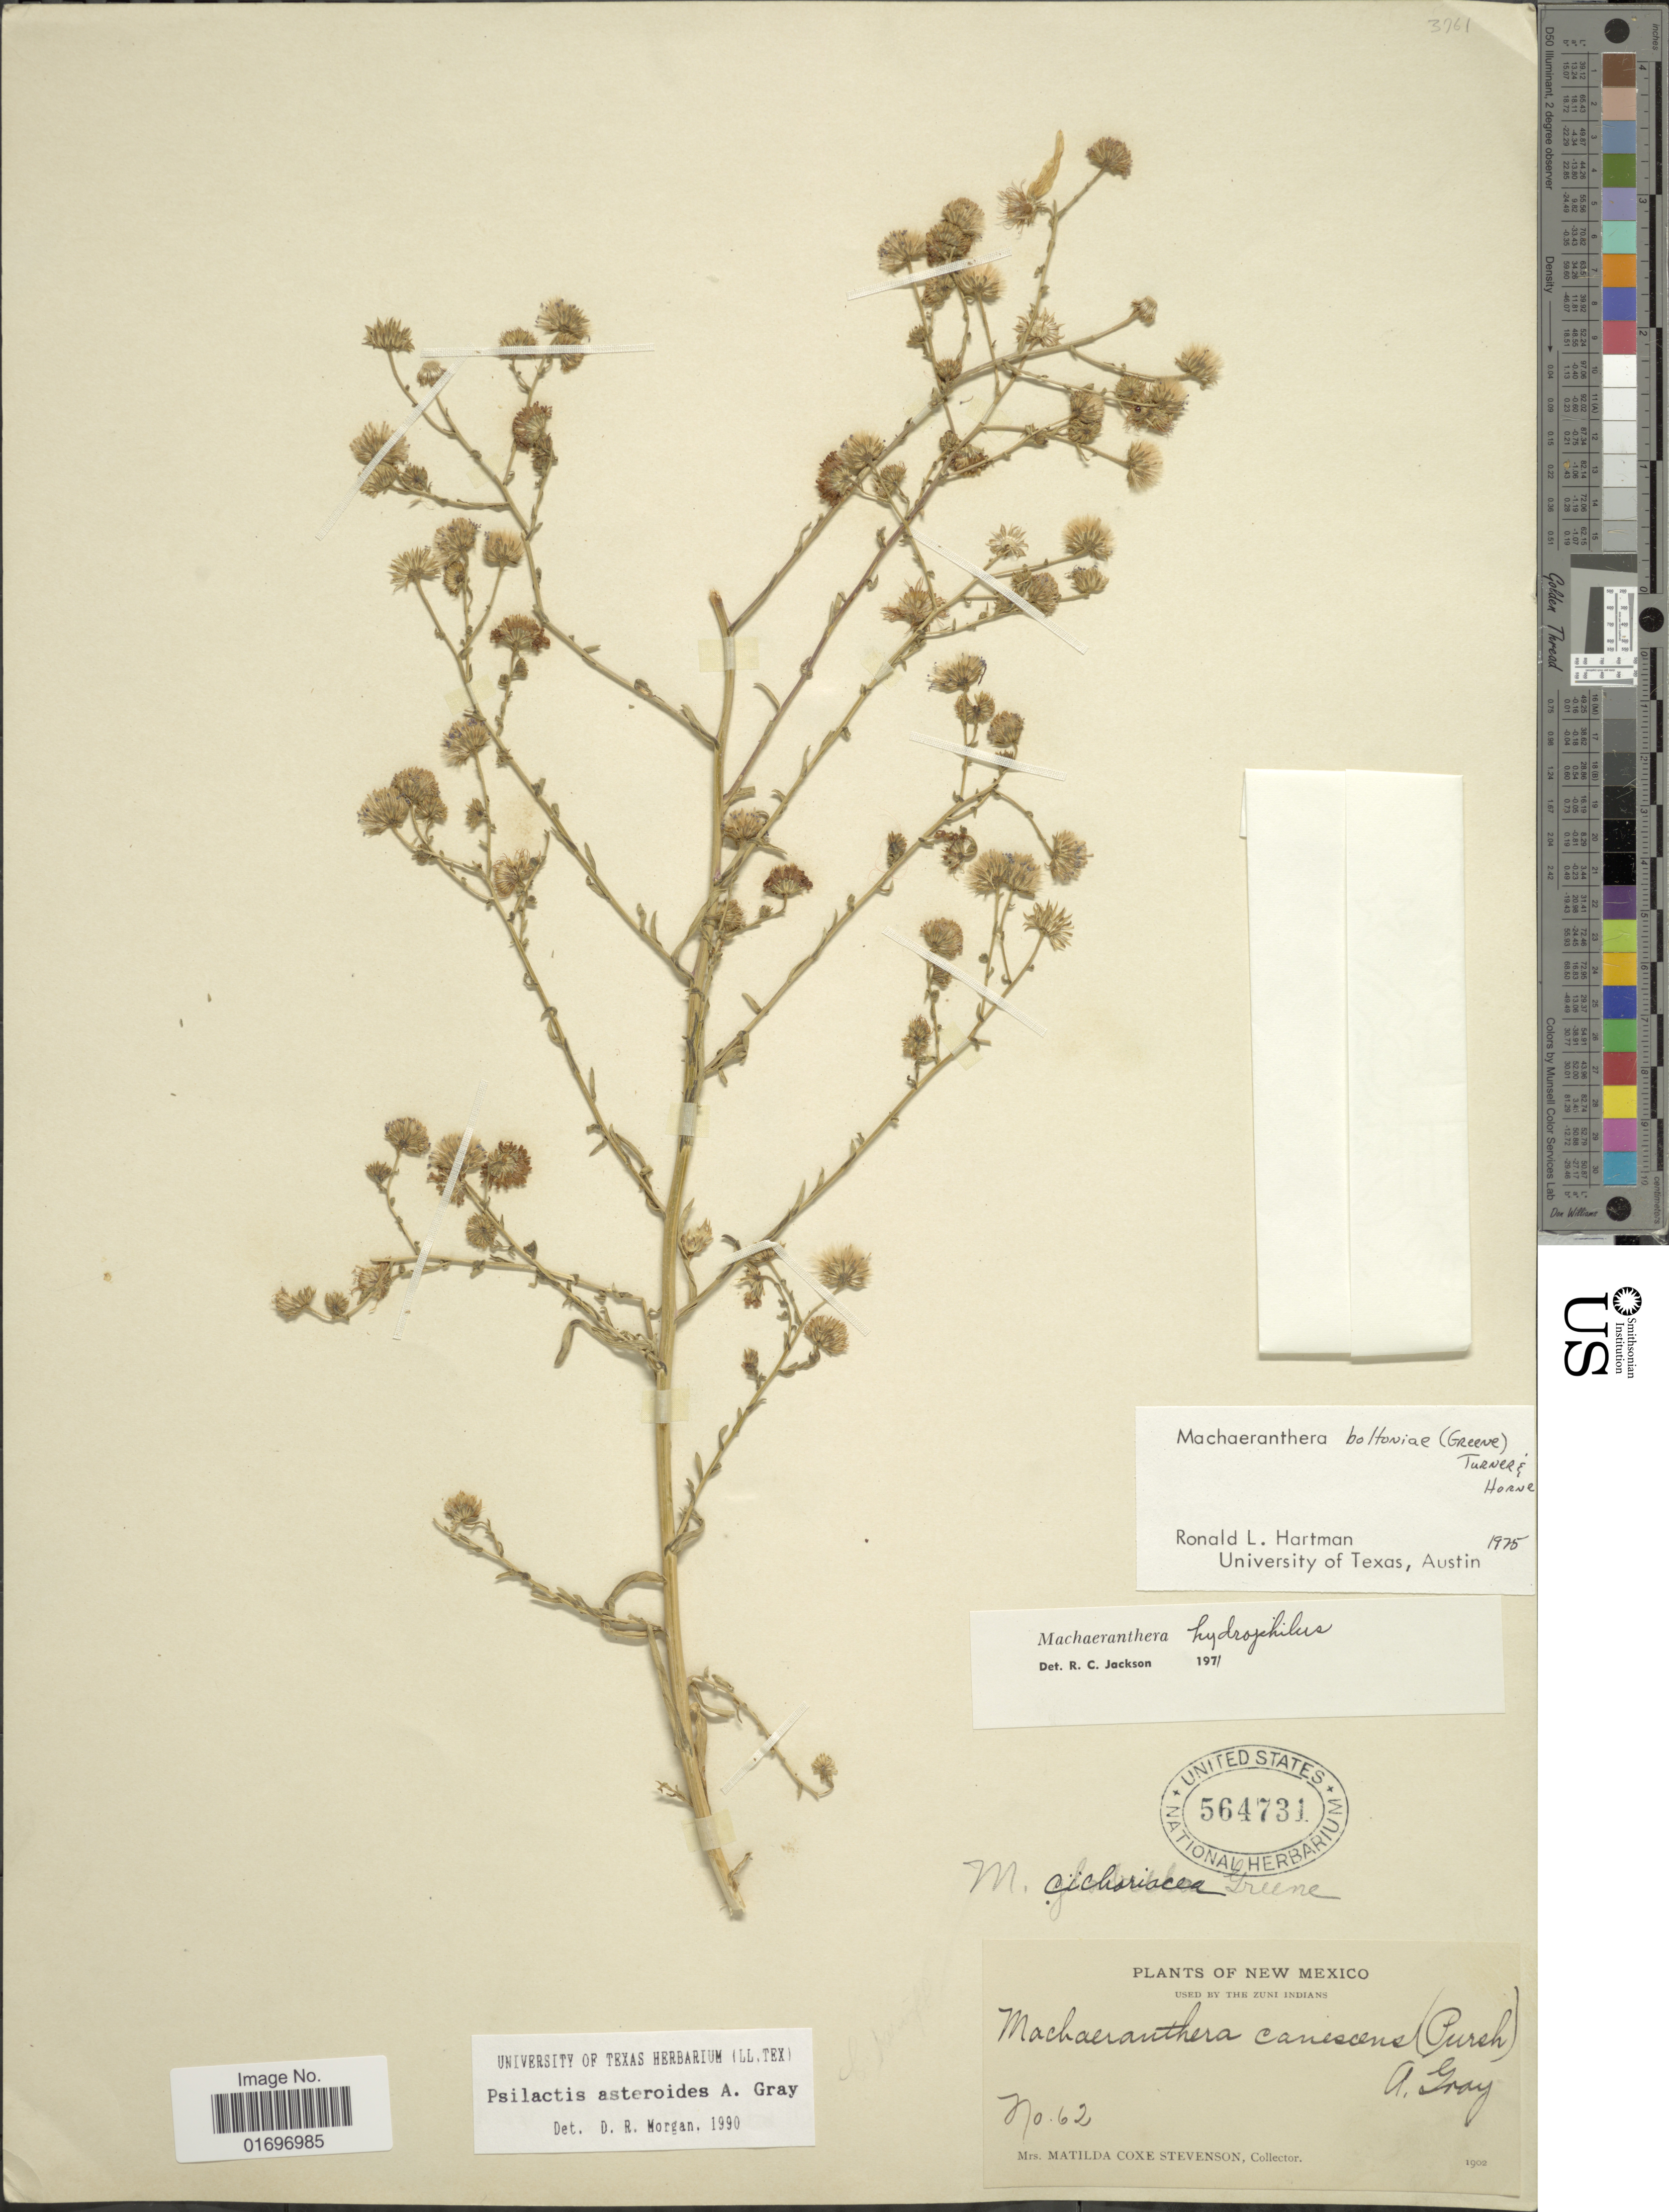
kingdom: Plantae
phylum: Tracheophyta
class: Magnoliopsida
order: Asterales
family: Asteraceae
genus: Psilactis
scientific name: Psilactis asteroides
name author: A. Gray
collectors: M. Stevenson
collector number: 62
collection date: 1902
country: United States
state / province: New Mexico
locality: New Mexico.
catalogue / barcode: US 564731